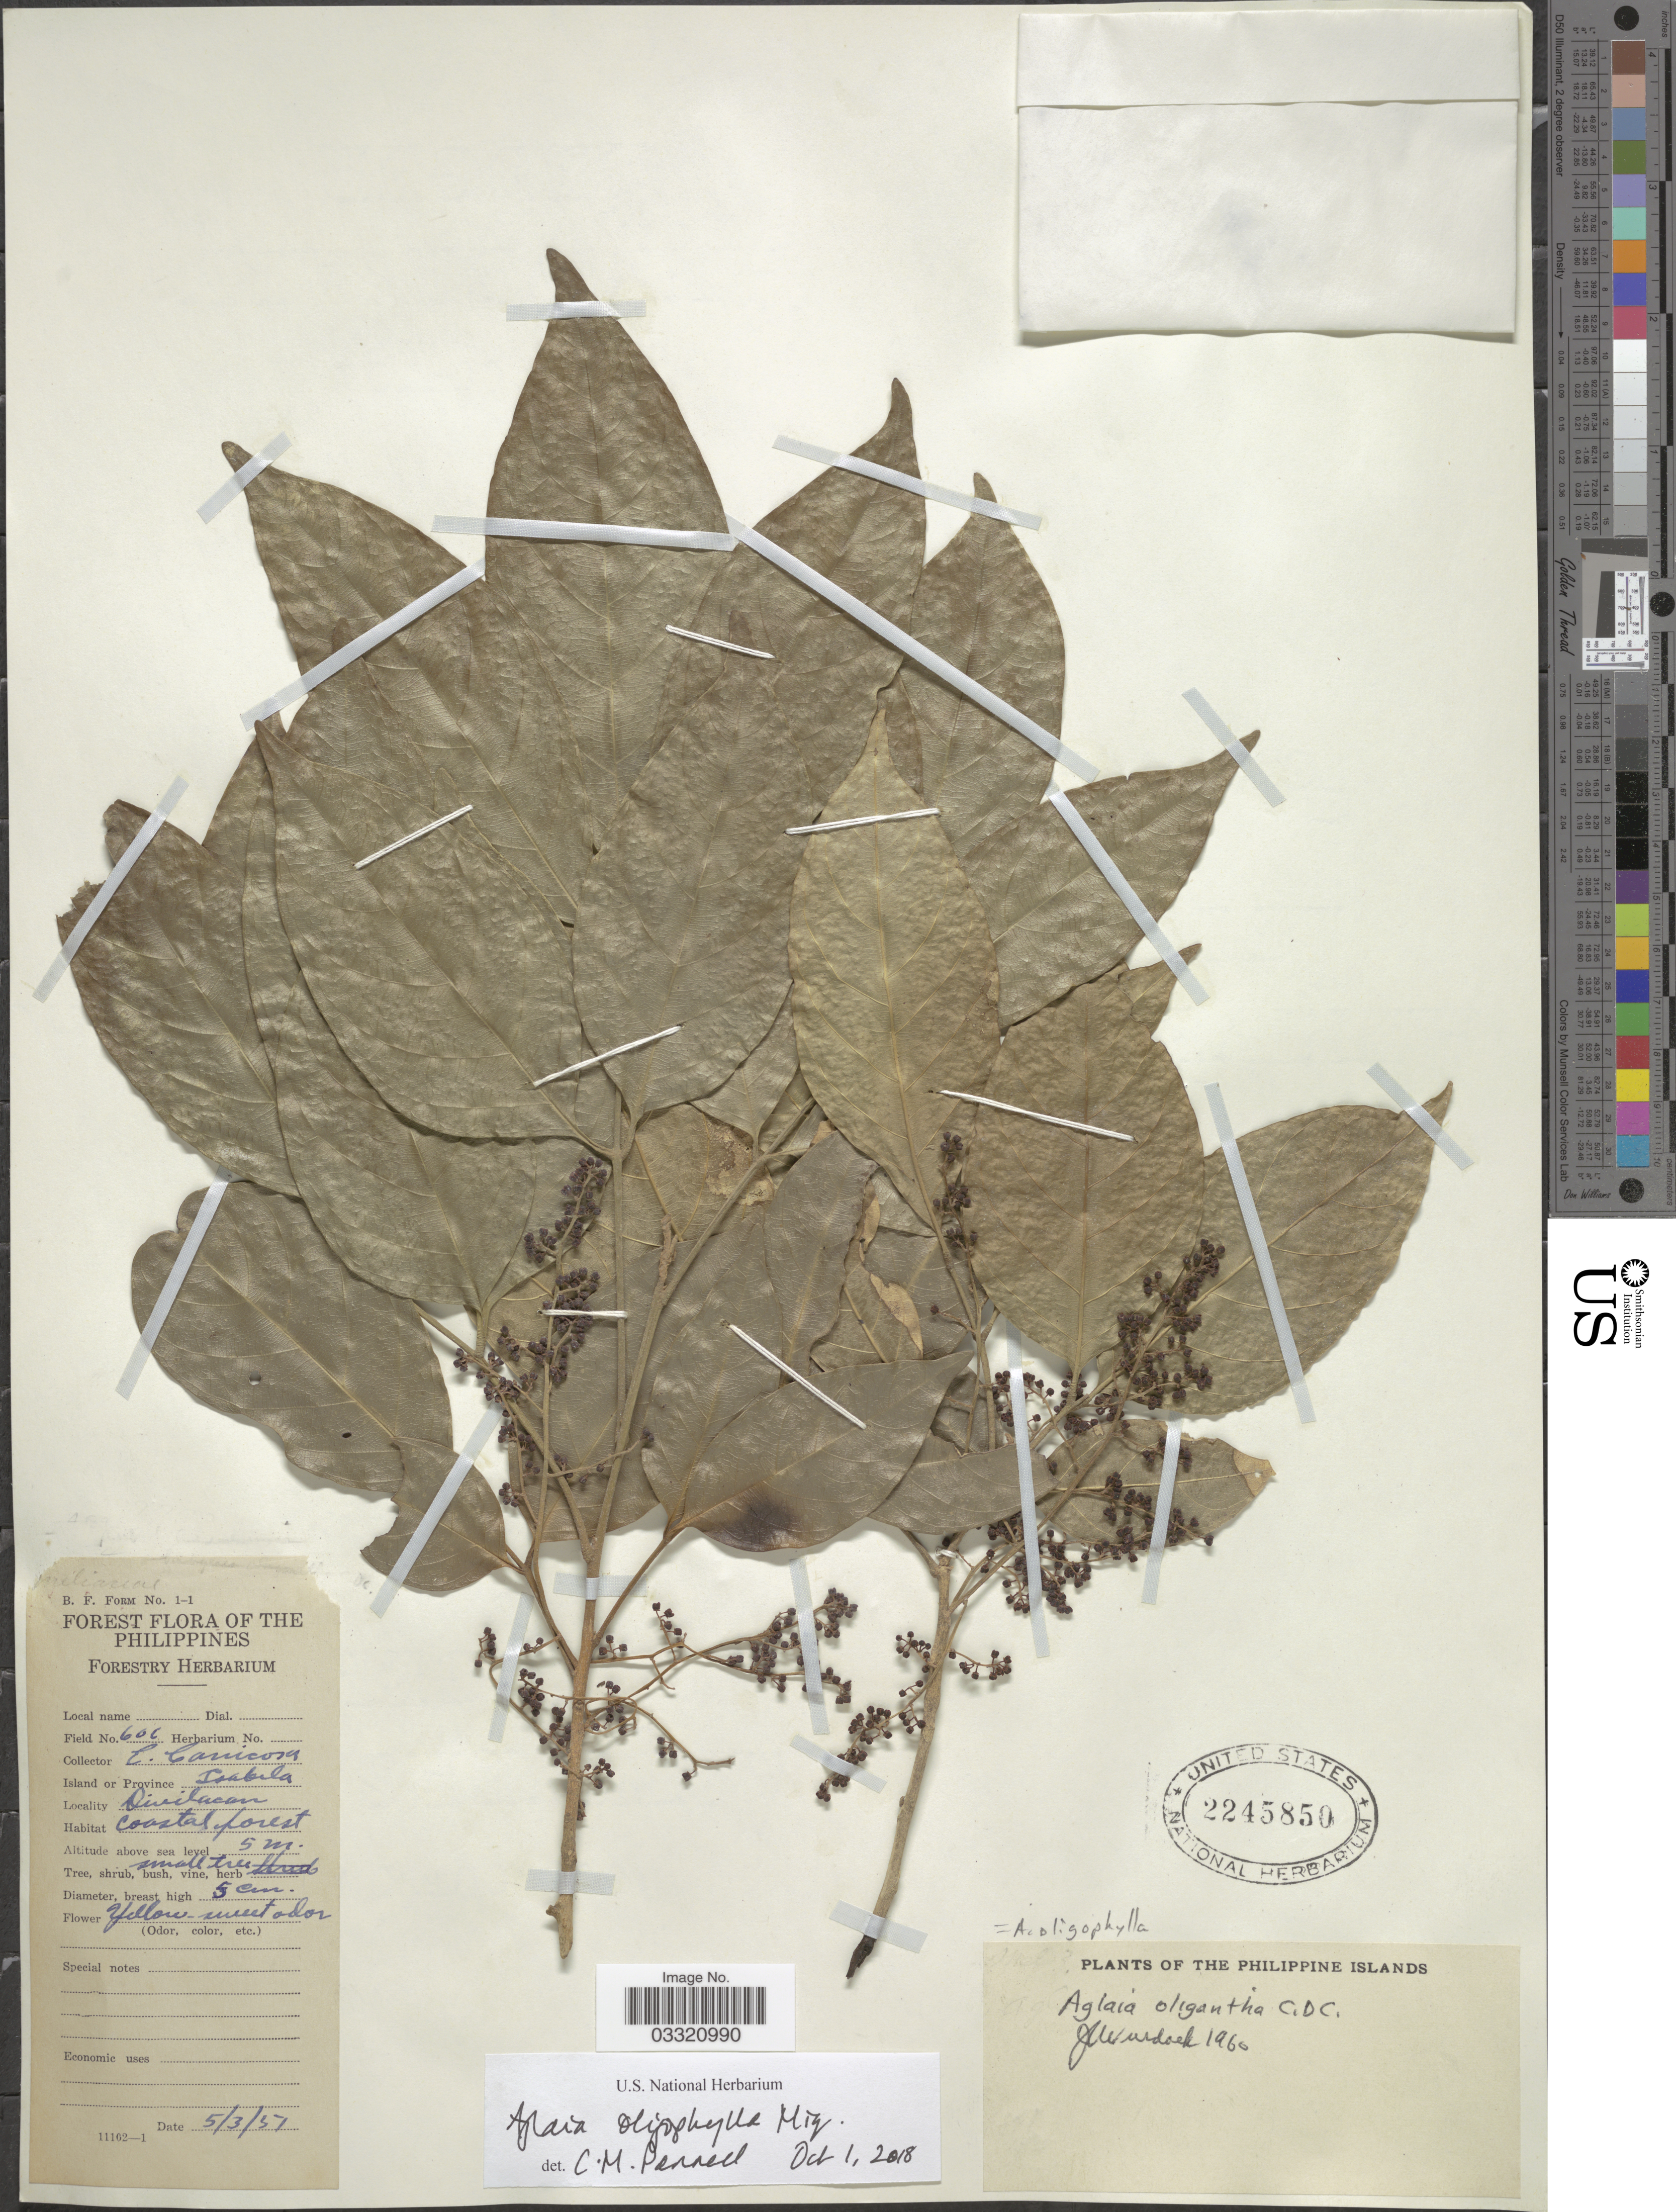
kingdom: Plantae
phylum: Tracheophyta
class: Magnoliopsida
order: Sapindales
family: Meliaceae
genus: Aglaia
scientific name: Aglaia oligophylla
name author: Miq.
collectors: E. Canicosa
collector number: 606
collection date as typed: Transcribed d/m/y: 5/3/51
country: Philippines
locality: Island or Province Isabela. Divilacan.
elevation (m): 5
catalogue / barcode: US 2245850